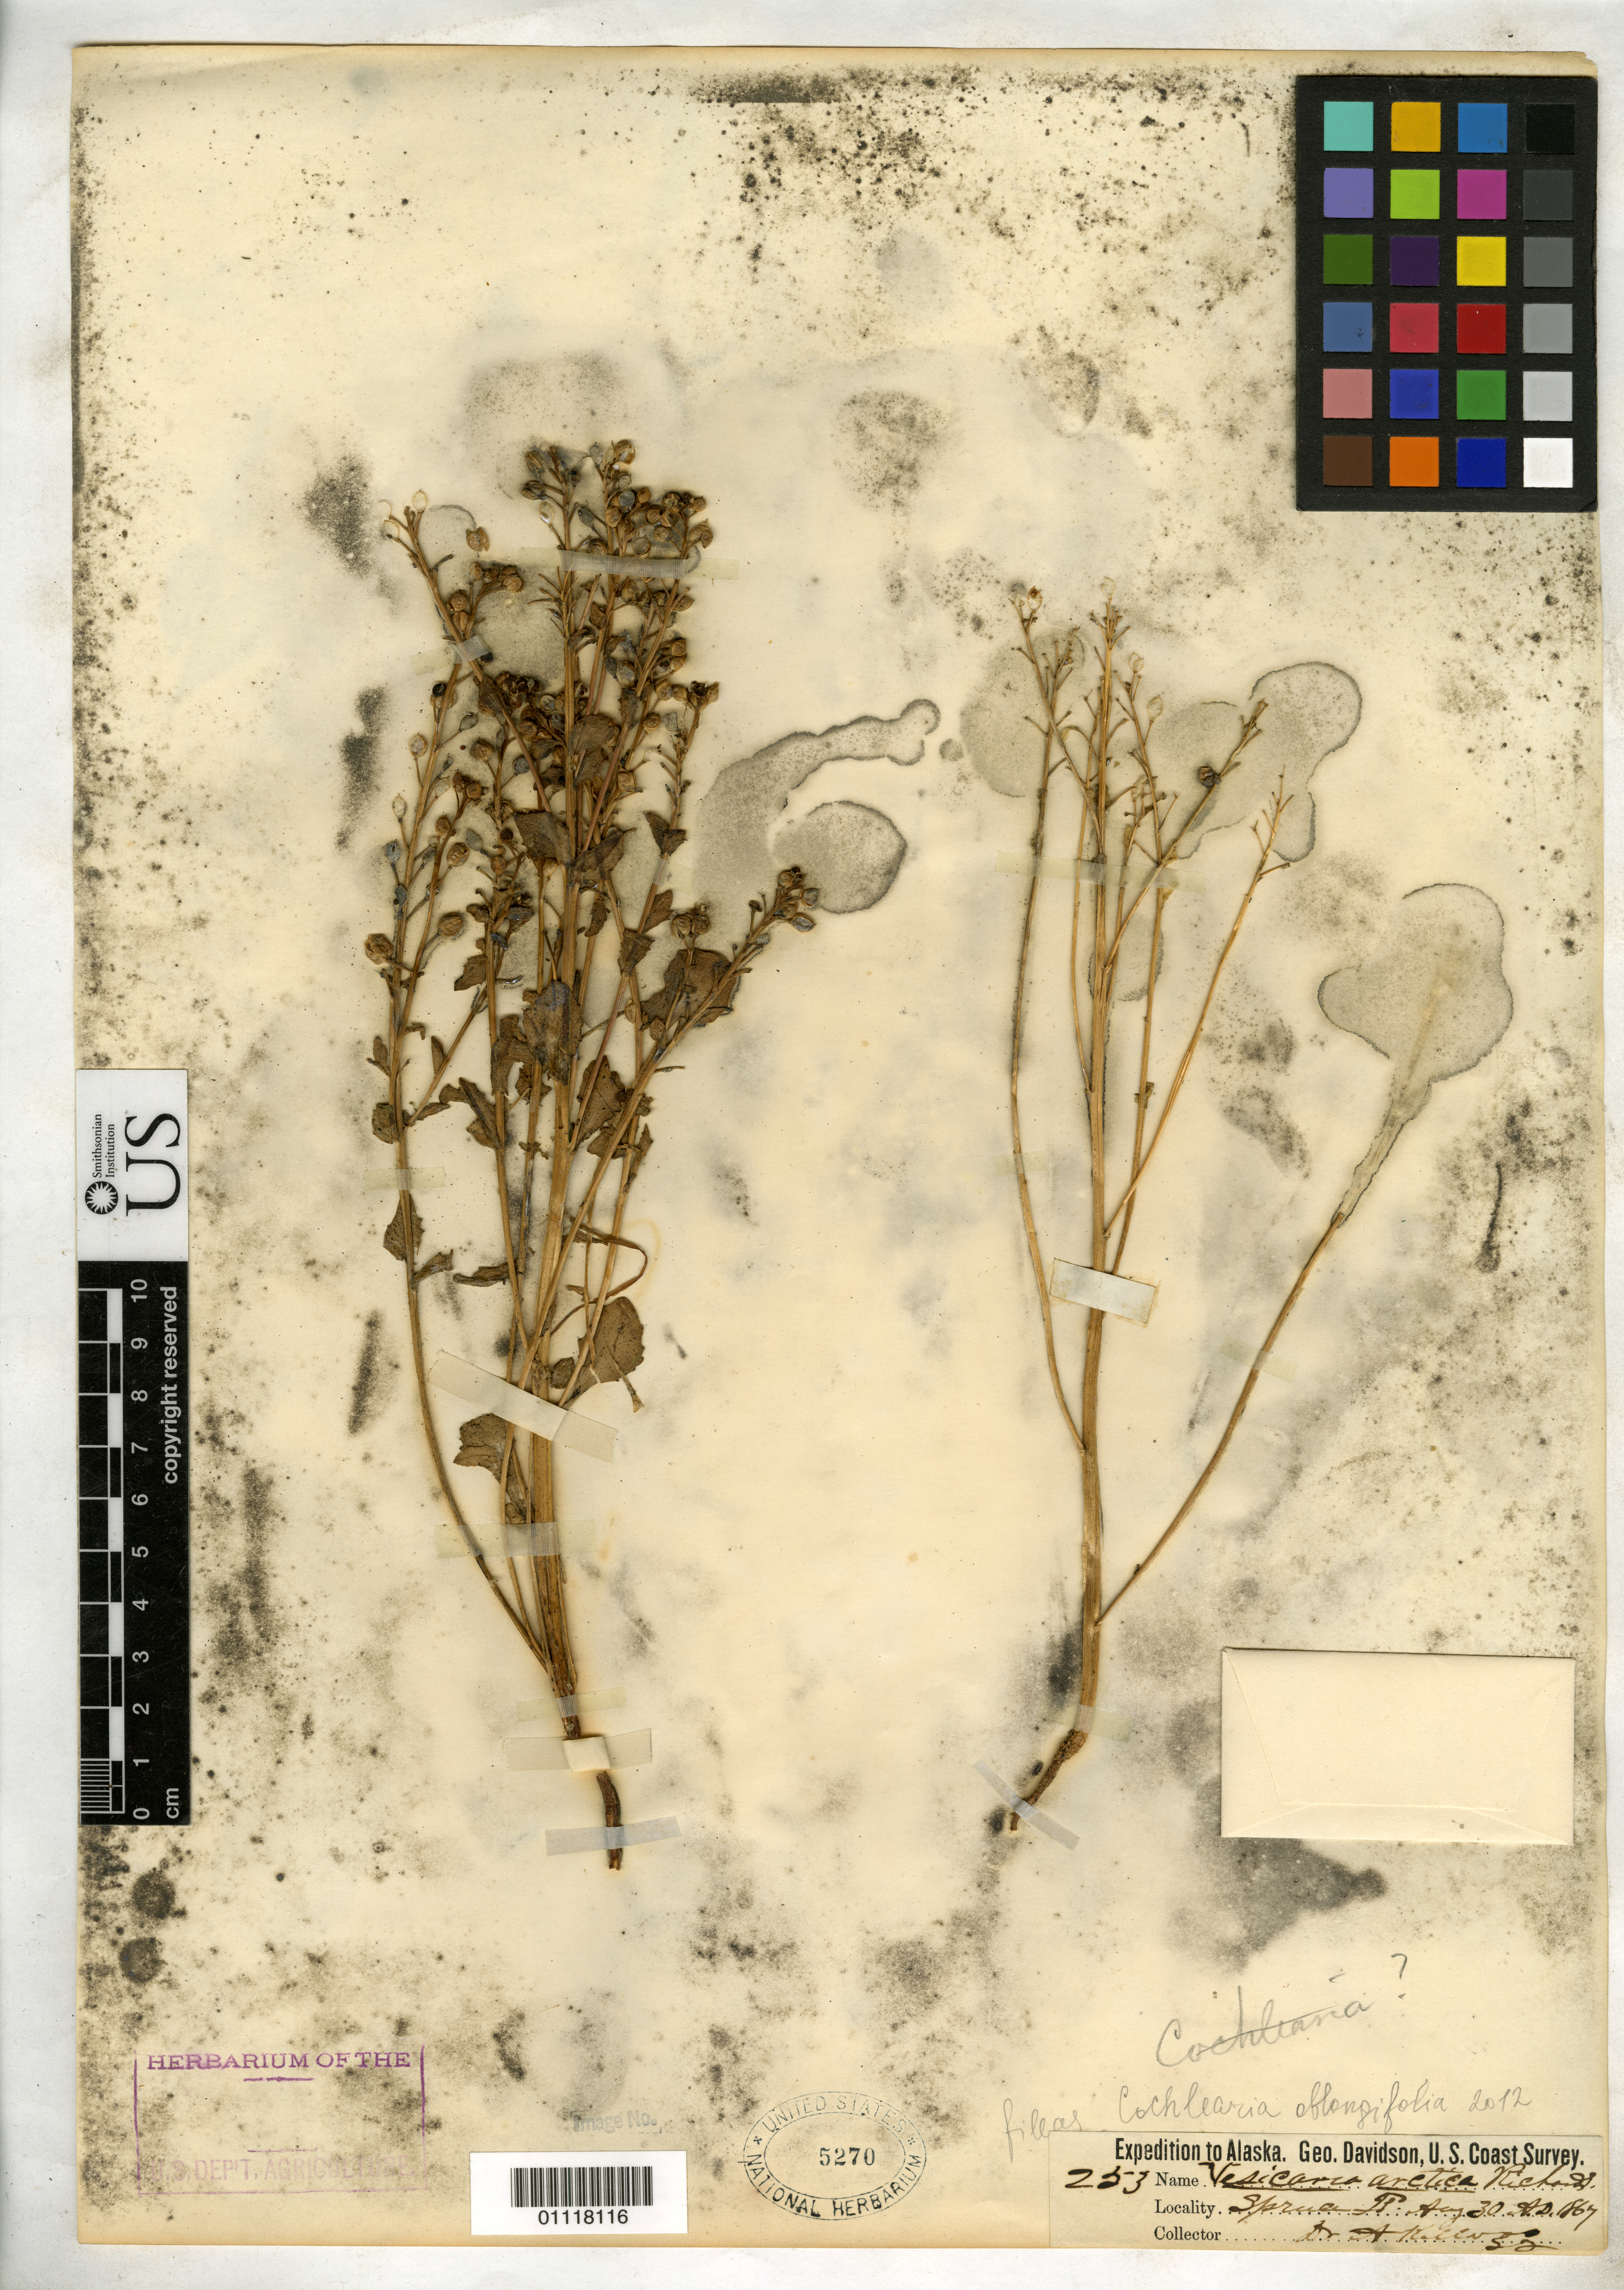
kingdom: Plantae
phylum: Tracheophyta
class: Magnoliopsida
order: Brassicales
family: Brassicaceae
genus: Cochlearia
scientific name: Cochlearia oblongifolia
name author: DC.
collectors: A. Kellogg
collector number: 253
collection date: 1867-08-30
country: United States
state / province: Alaska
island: Spruce Is.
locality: Spruce Is.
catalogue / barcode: US 5270